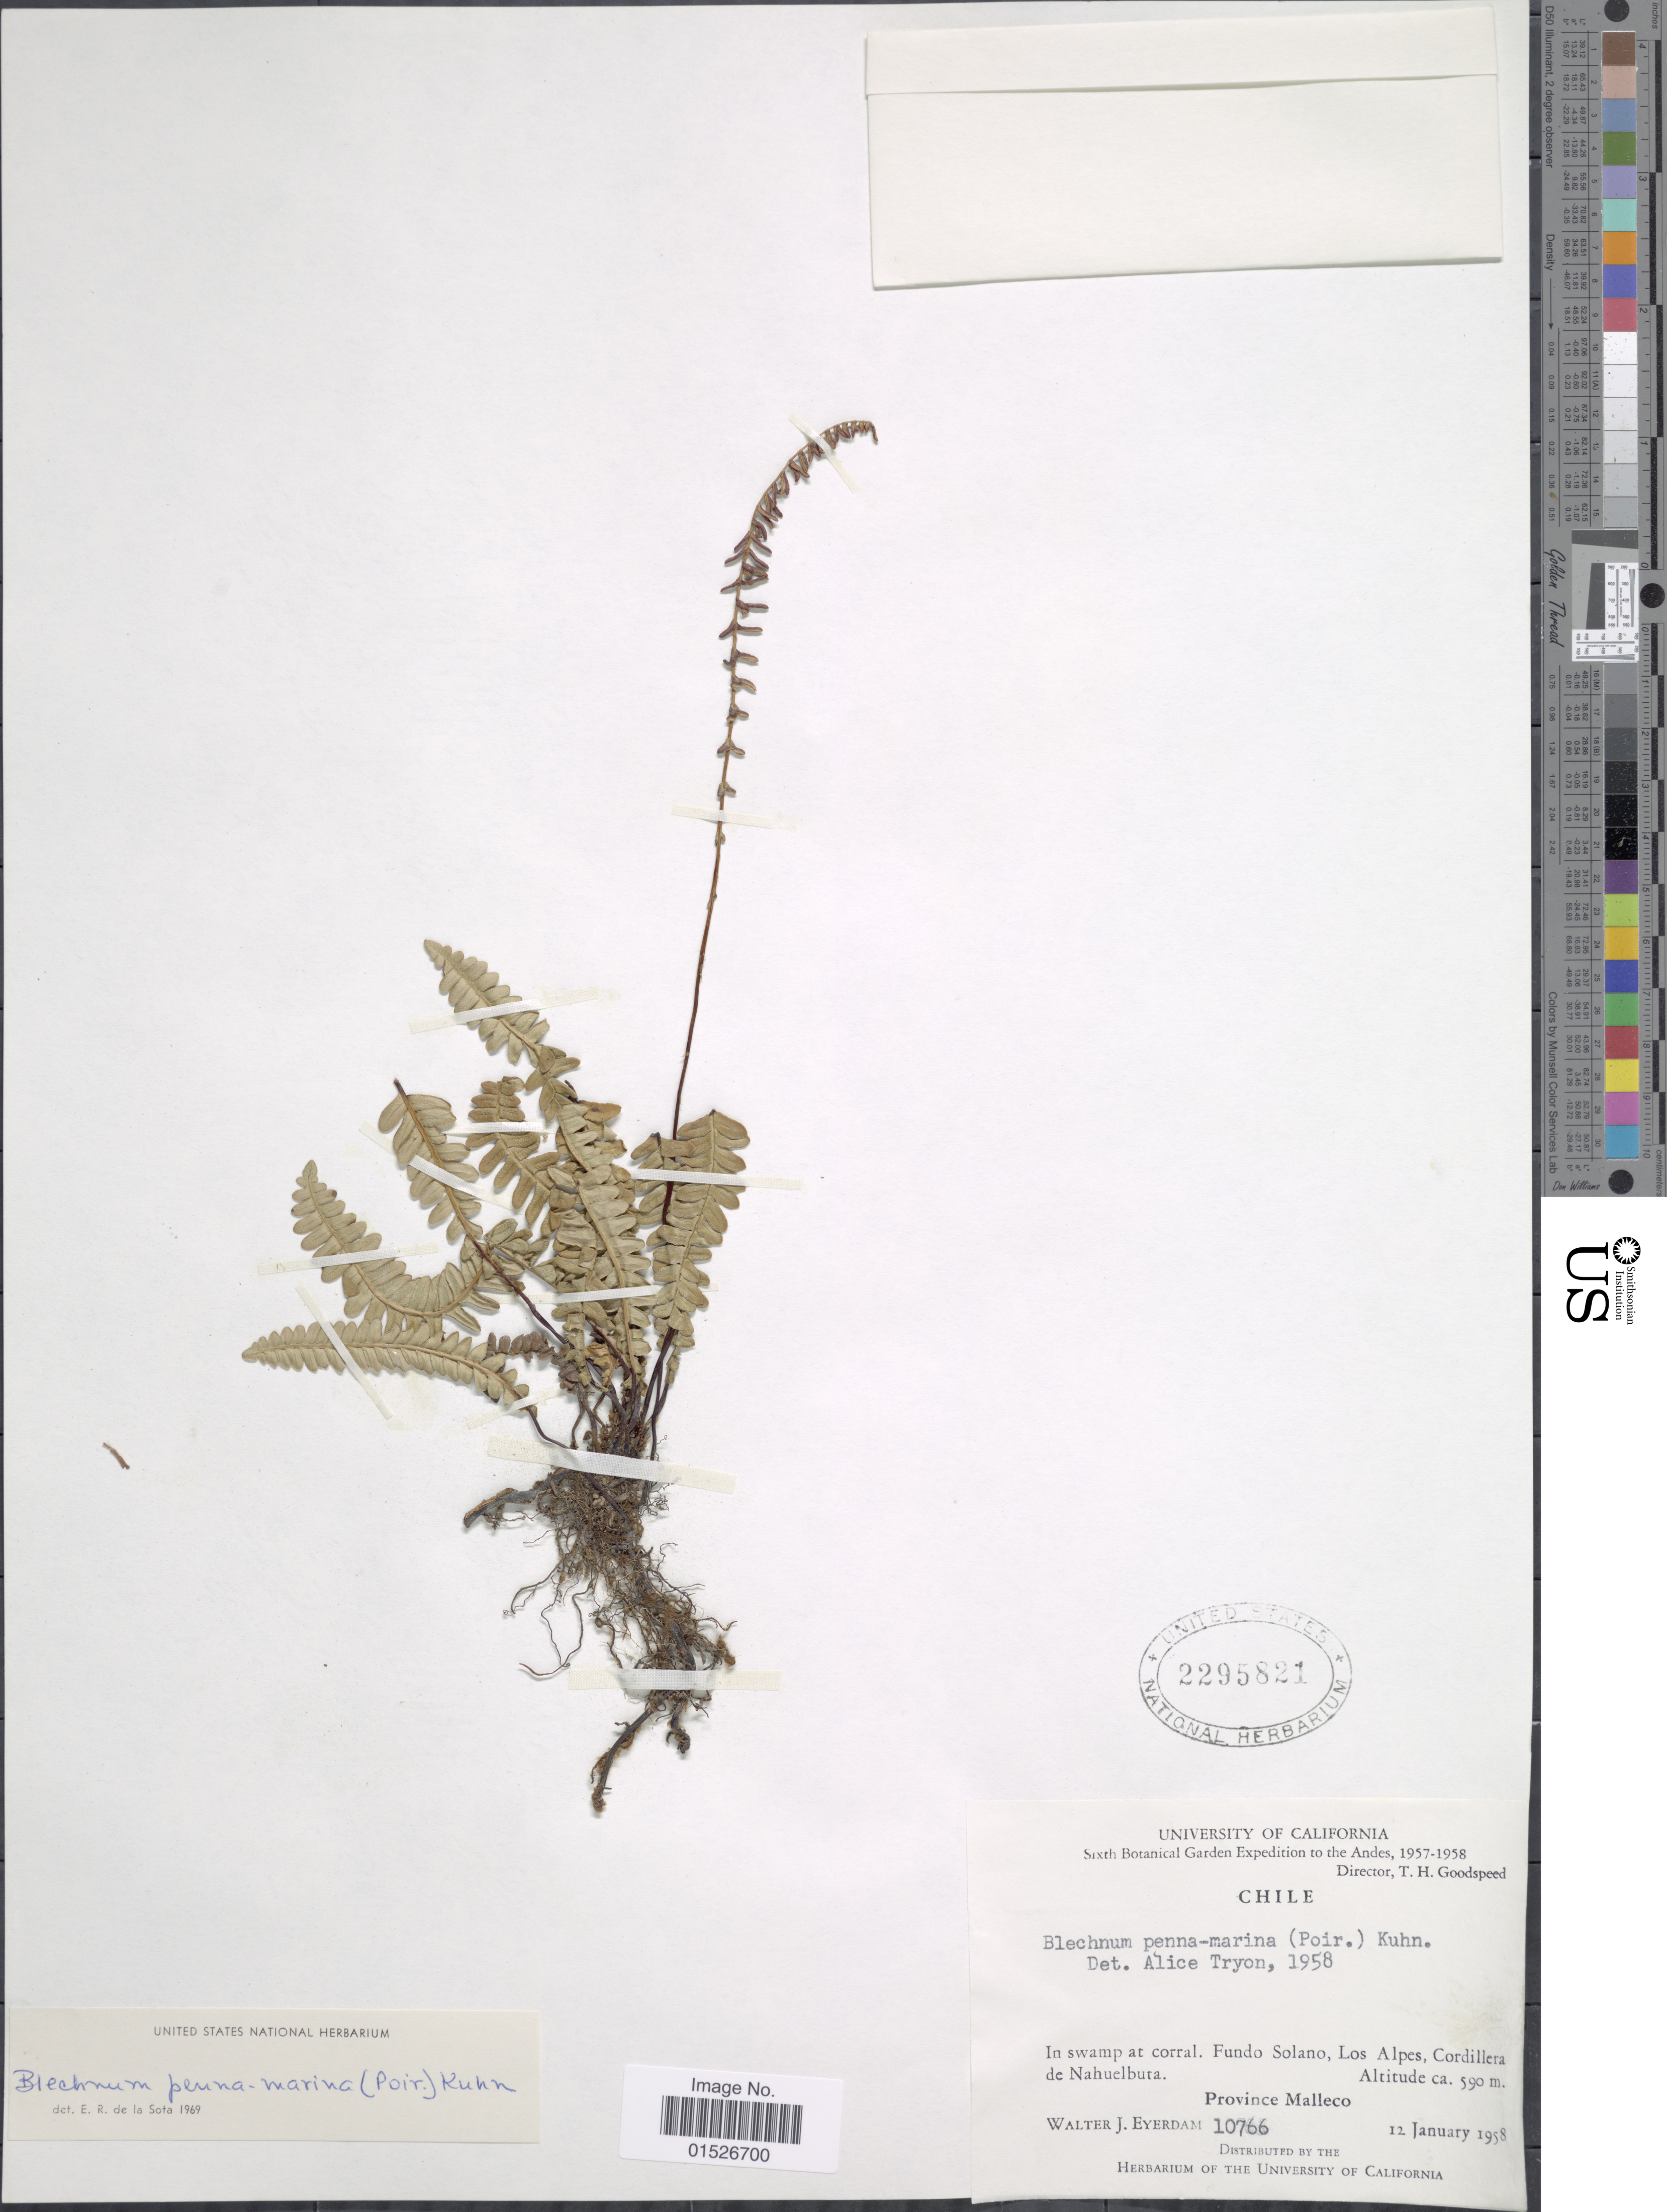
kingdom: Plantae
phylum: Tracheophyta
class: Polypodiopsida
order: Polypodiales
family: Blechnaceae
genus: Blechnum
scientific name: Blechnum penna-marina subsp. alpina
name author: T.C. Chambers & P. A. Farrant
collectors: W. J. Eyerdam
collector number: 10766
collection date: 1958-01-12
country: Chile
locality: Fundo Solano, Los Alpes, Cordillera de Nahuelbuta. Province Malleco.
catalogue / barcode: US 2295821